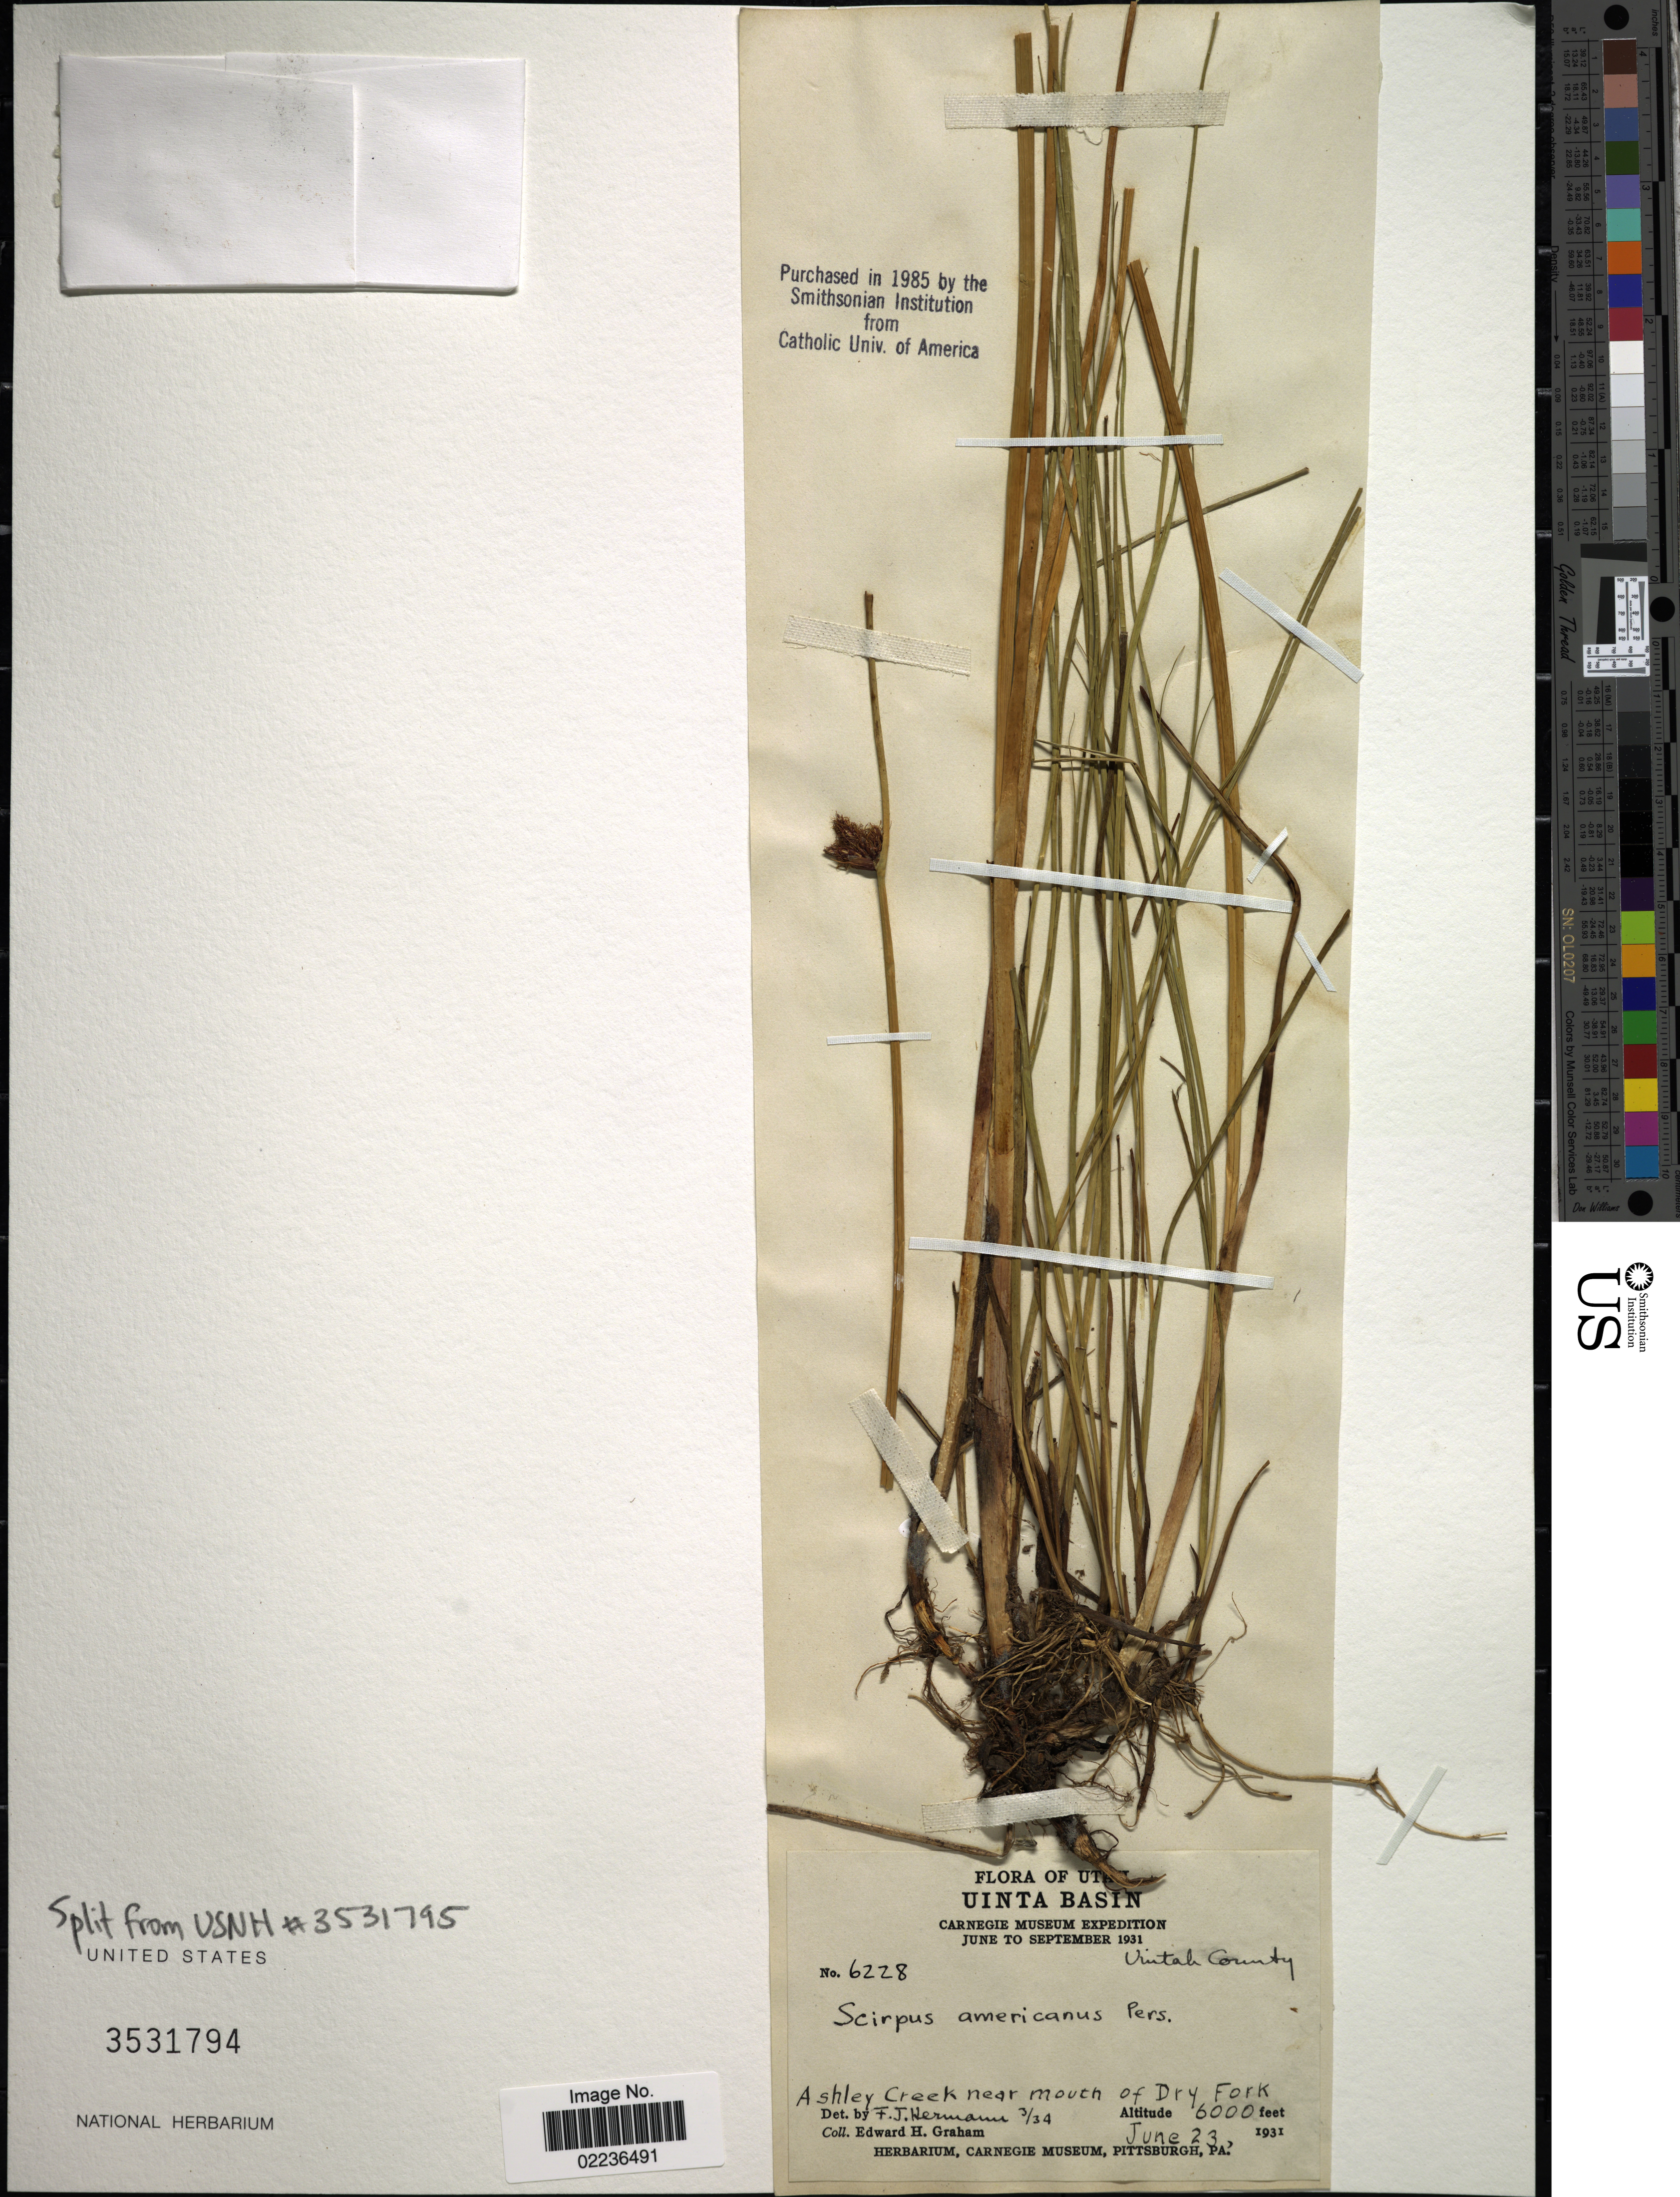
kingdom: Plantae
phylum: Tracheophyta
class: Liliopsida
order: Poales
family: Cyperaceae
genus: Schoenoplectus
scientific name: Schoenoplectus pungens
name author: (Vahl) Palla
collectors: E. H. Graham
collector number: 6228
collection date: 1931-06-23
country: United States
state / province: Utah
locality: Uinta Basin, Ashley Creek near mouth of Dry Fork, Uintah County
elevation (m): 1829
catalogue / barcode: US 3531794